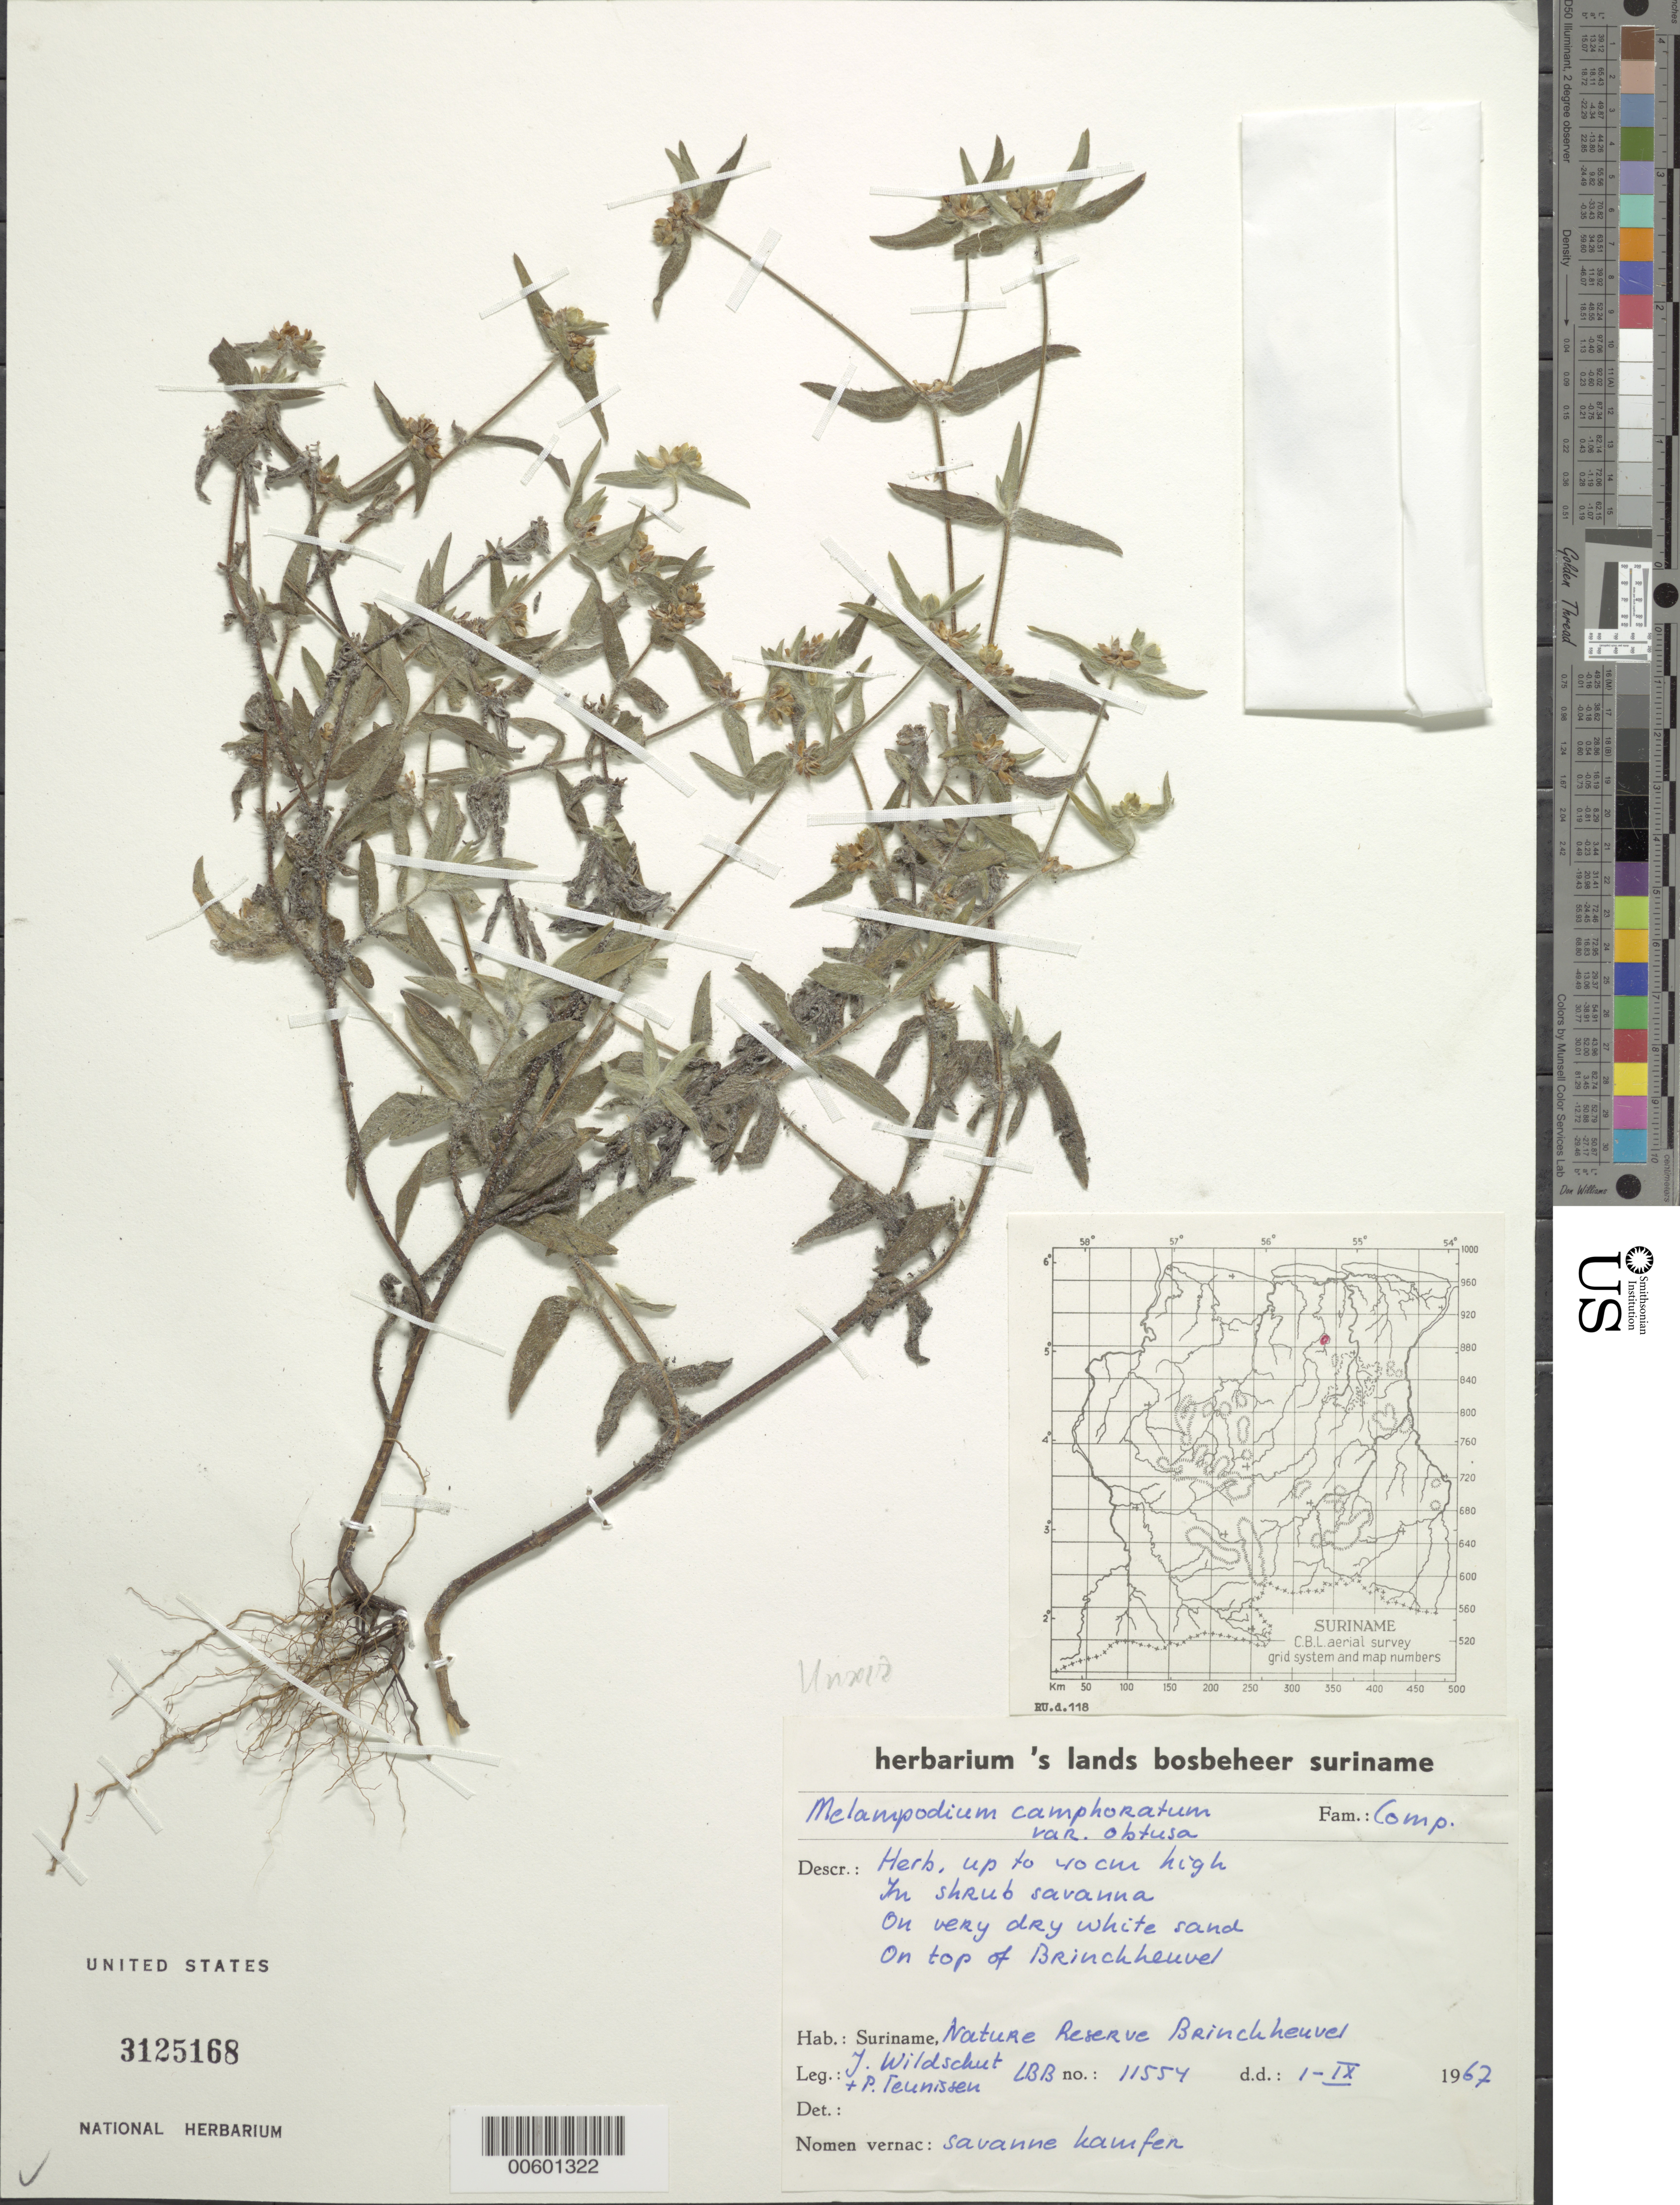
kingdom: Plantae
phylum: Tracheophyta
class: Magnoliopsida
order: Asterales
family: Asteraceae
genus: Unxia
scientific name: Unxia camphorata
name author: L. f.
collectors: J. Wildschut & P. Teunissen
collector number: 11554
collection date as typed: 1-Sep-67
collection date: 1967-09-01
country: Suriname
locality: Nature Reserve Brinckheuvel-Sabanpasi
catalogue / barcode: US 3125168